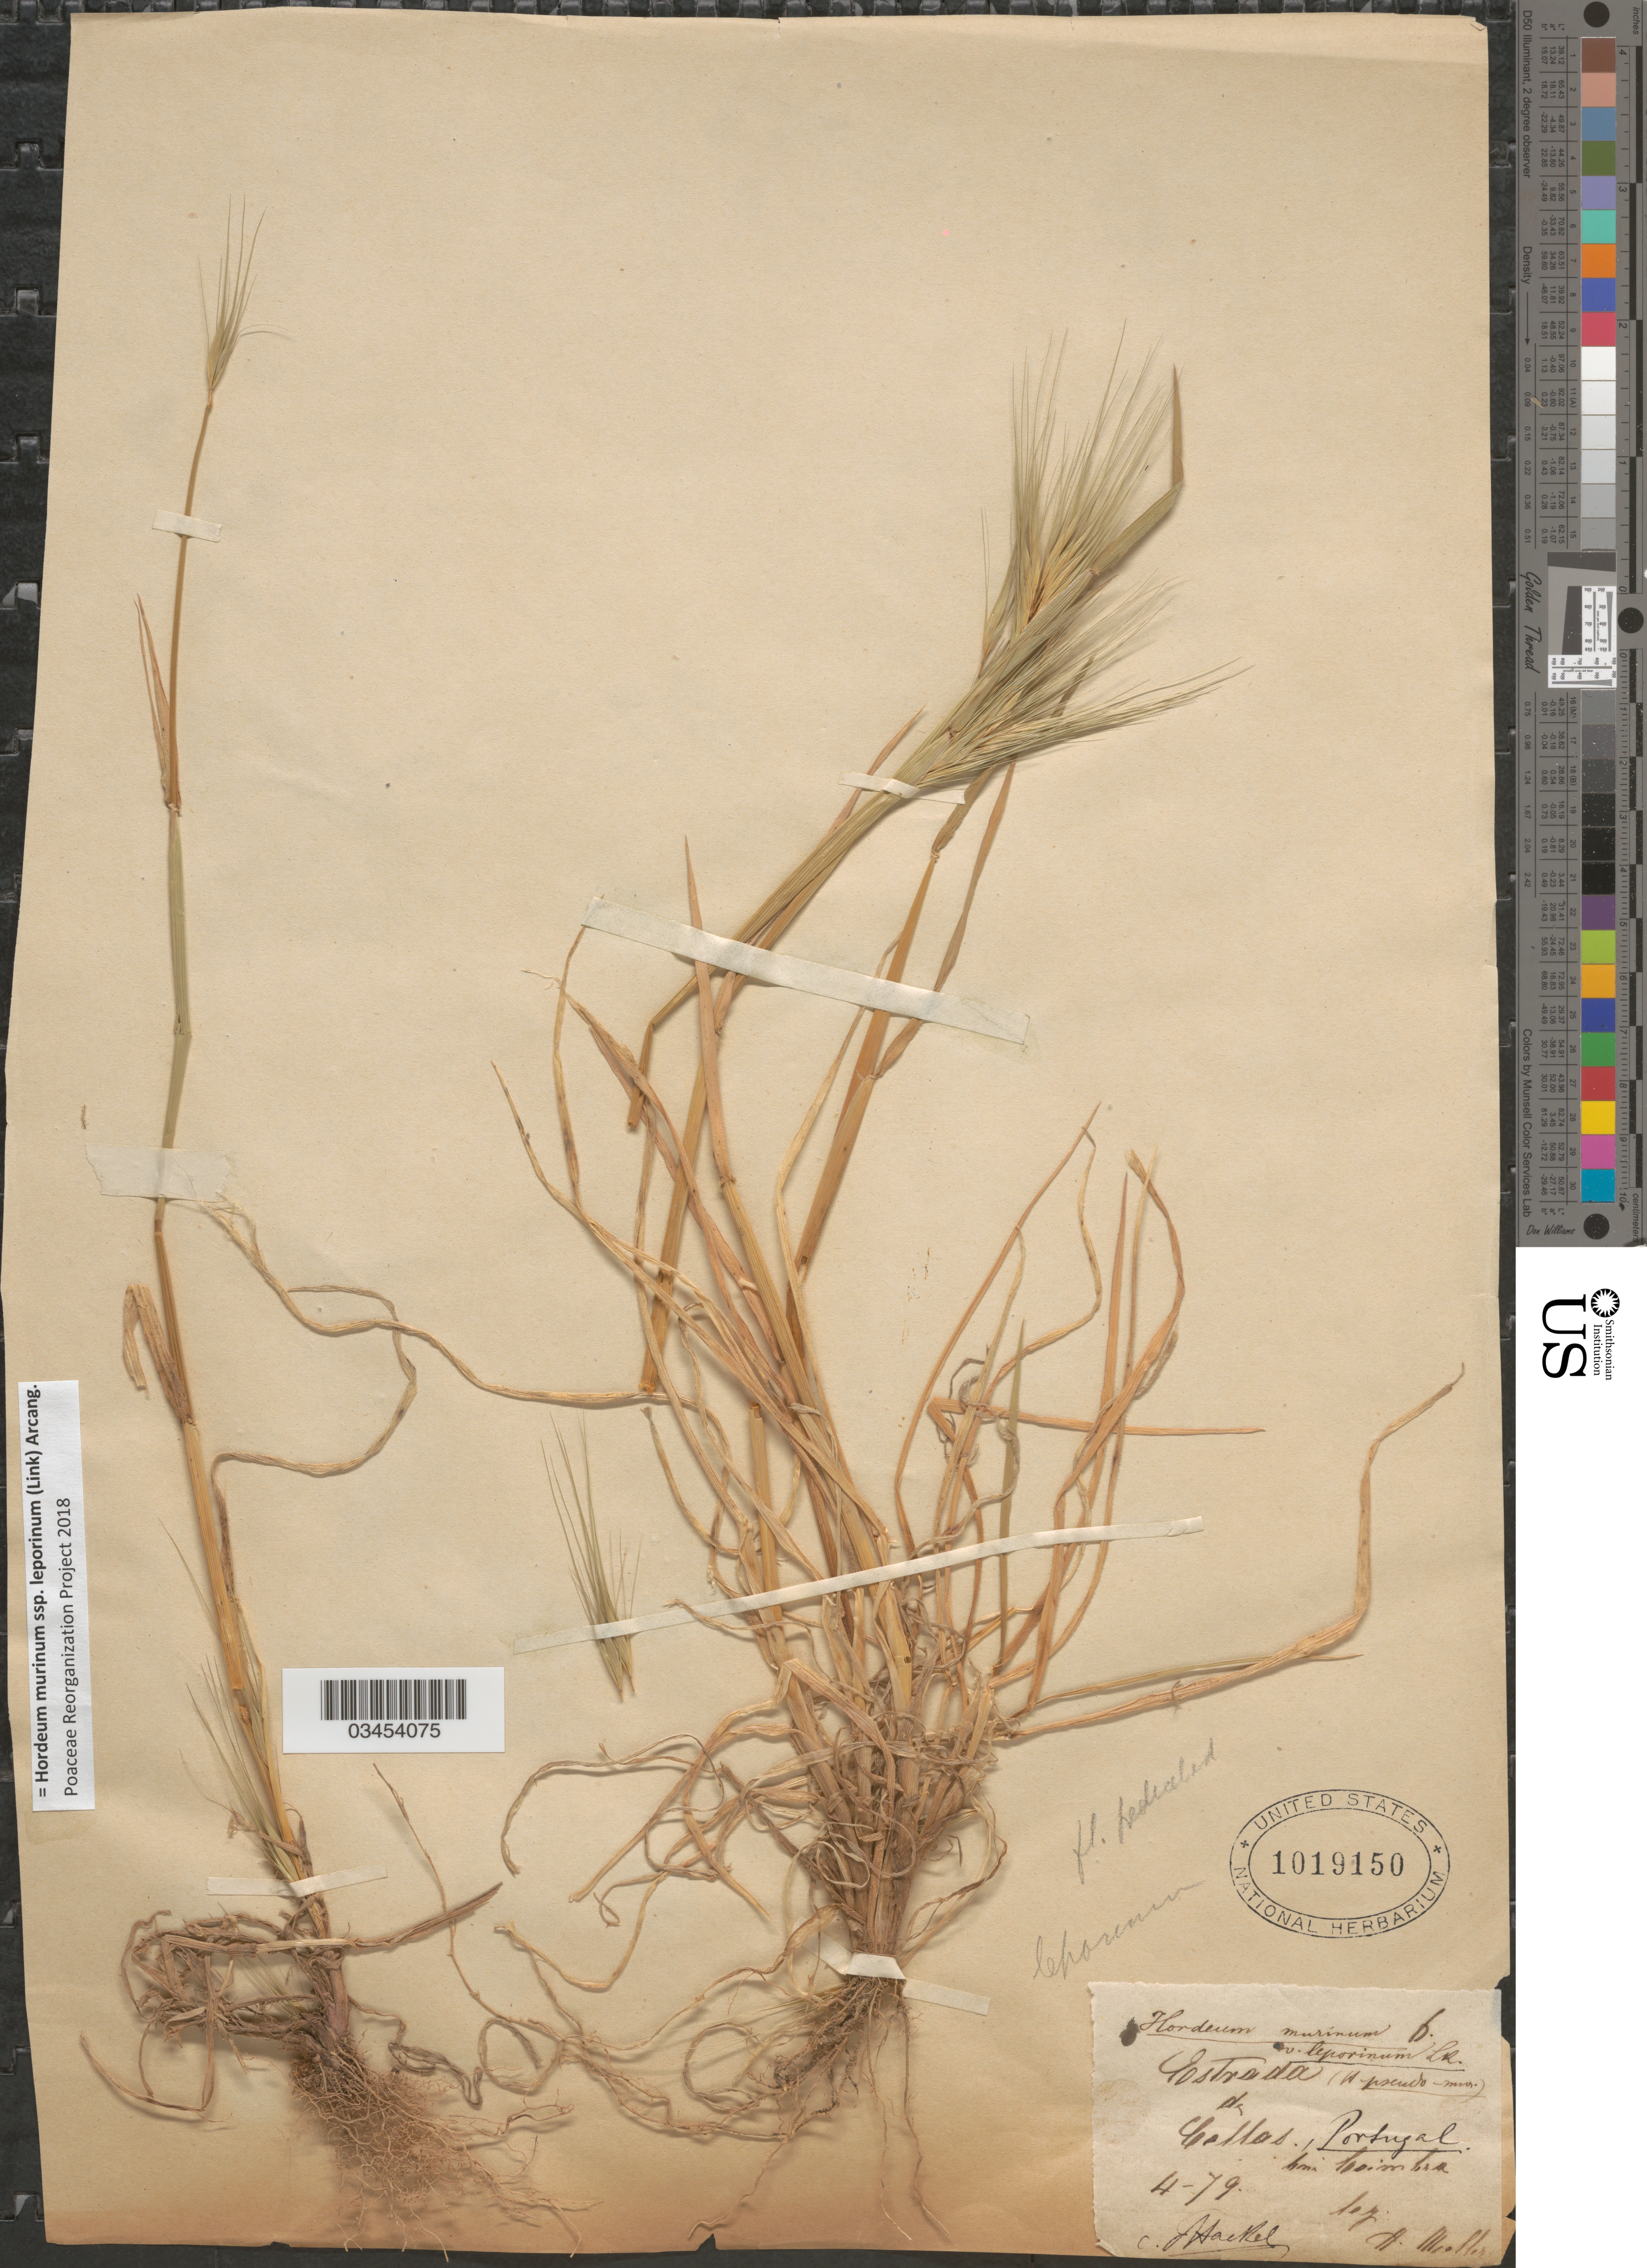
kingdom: Plantae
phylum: Tracheophyta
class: Liliopsida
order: Poales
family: Poaceae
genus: Hordeum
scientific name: Hordeum murinum subsp. leporinum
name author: (Link) Arcang.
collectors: H. Muller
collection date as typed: Transcribed d/m/y: /4/79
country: Portugal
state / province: Coimbra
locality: Estrada de Cellas.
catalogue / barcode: US 1019150